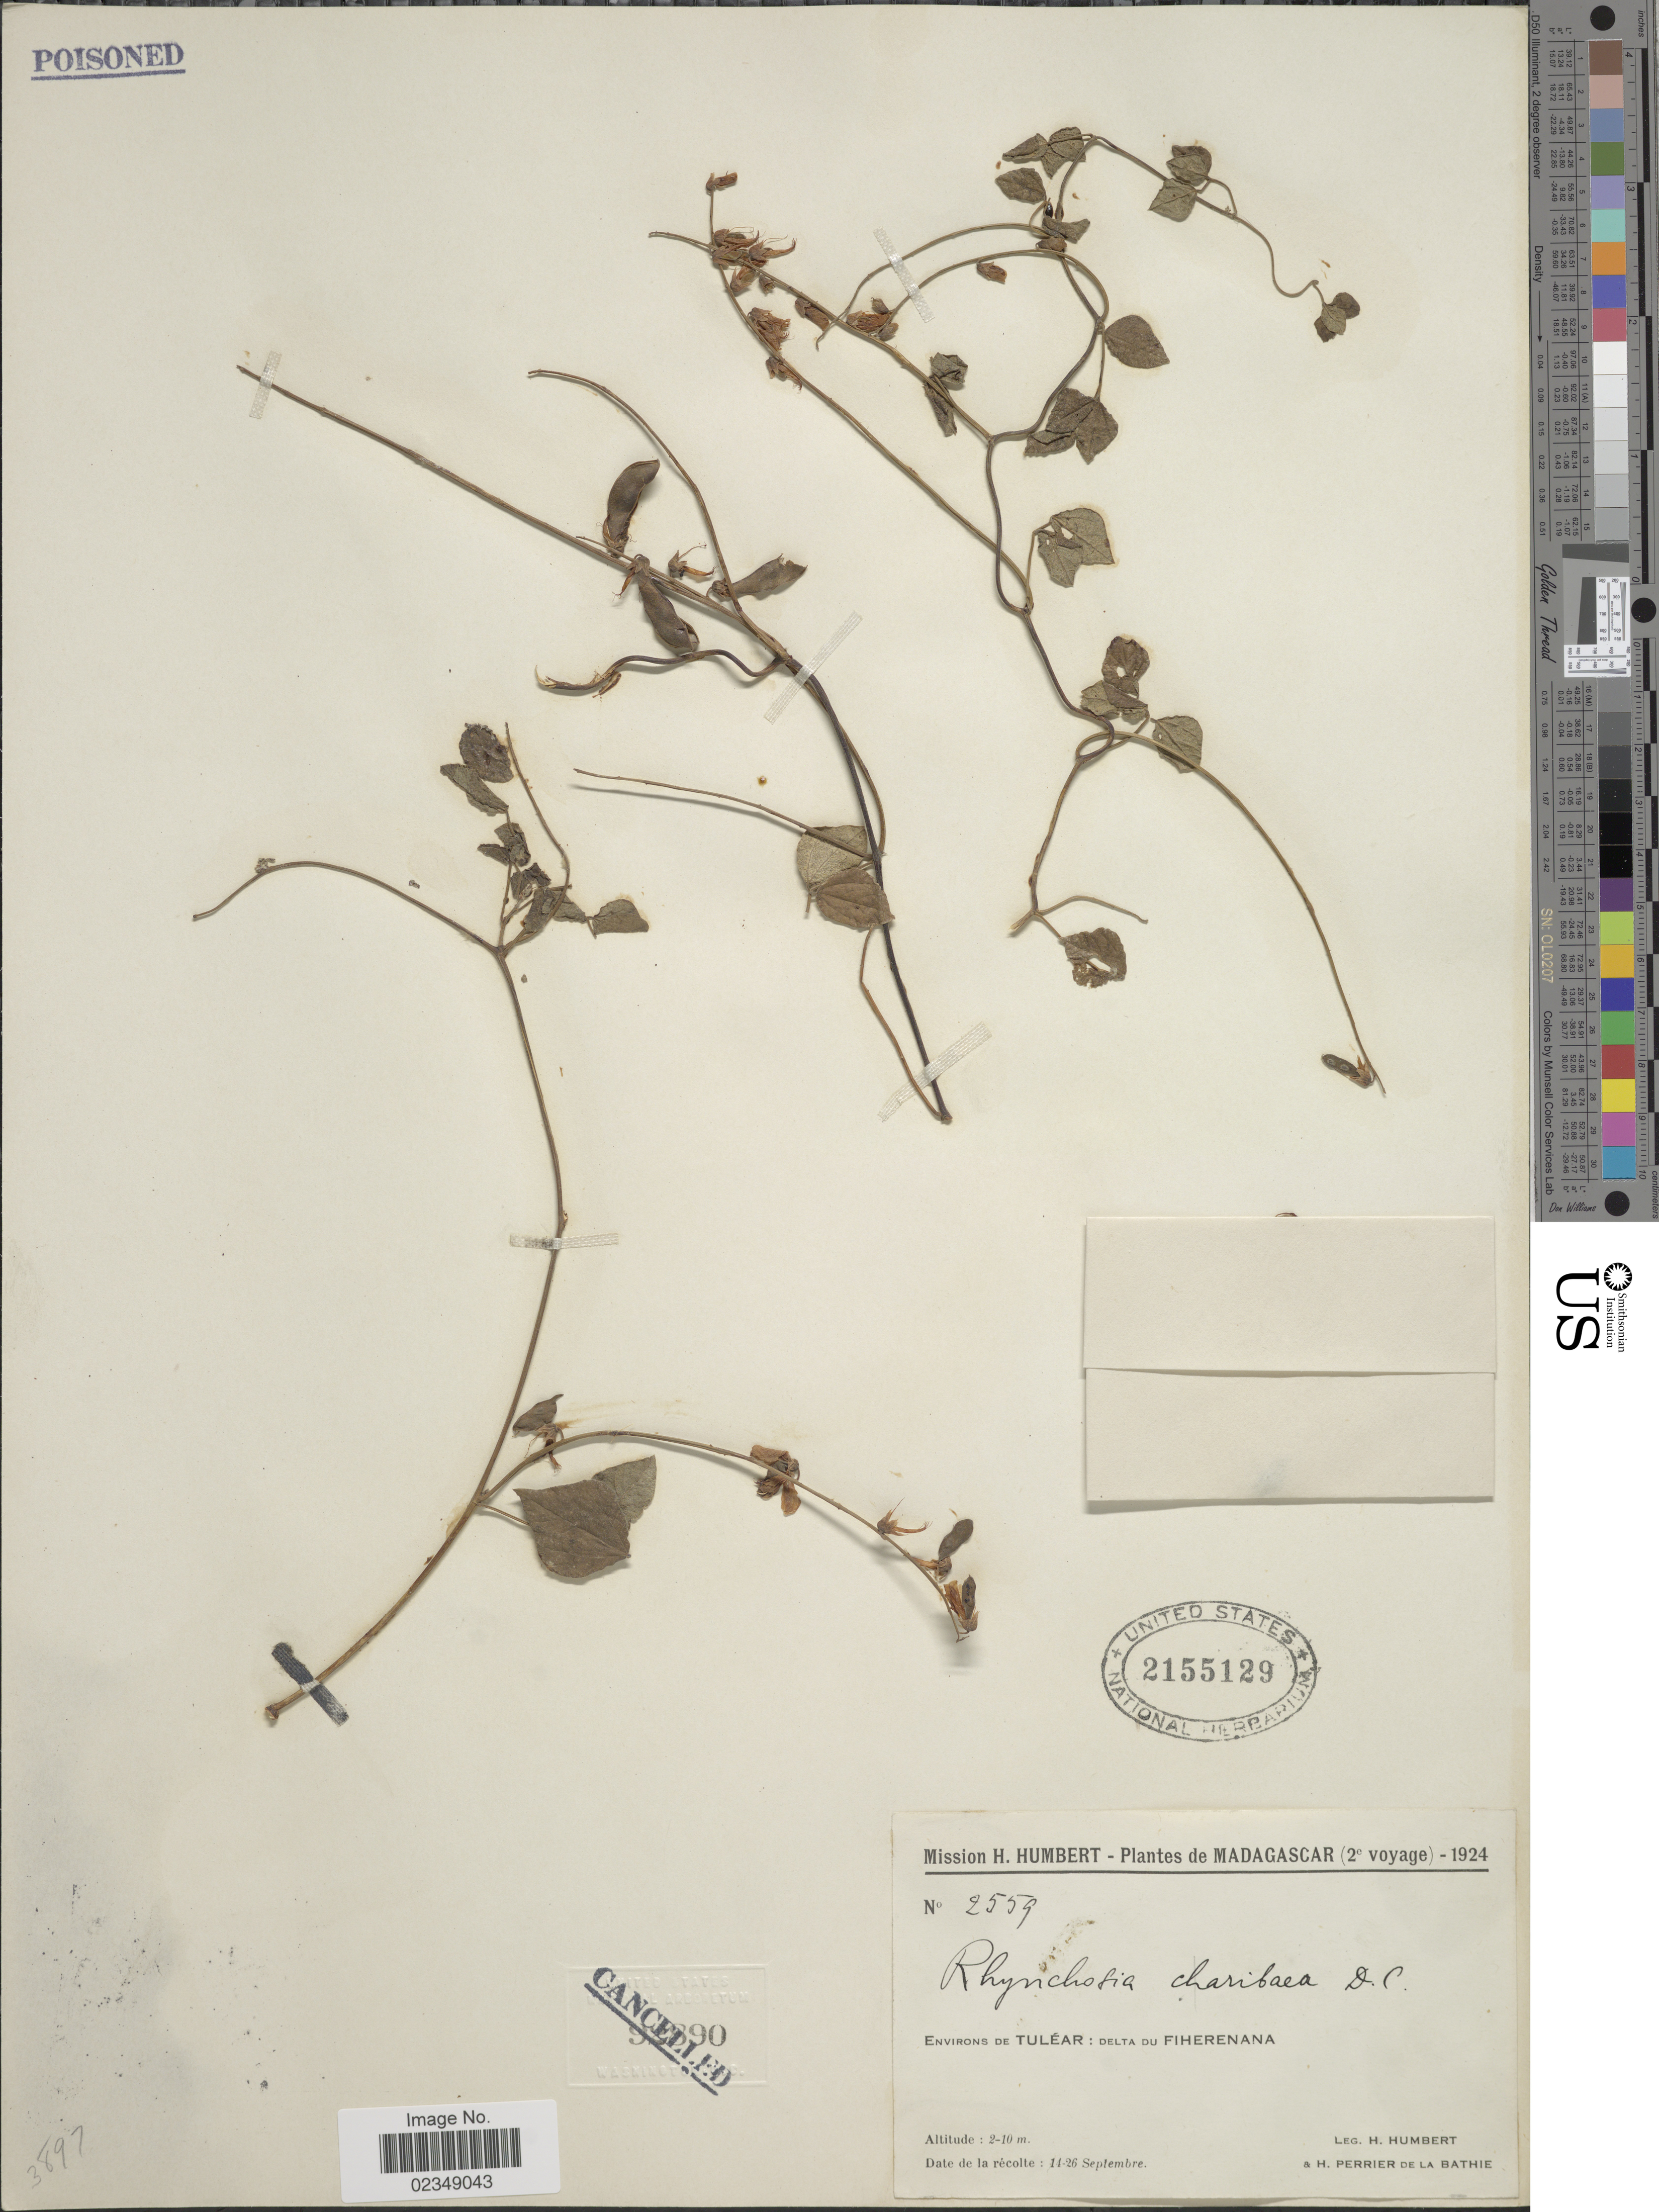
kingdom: Plantae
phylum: Tracheophyta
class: Magnoliopsida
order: Fabales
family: Fabaceae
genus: Rhynchosia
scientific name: Rhynchosia sublobata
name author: (Schumach.) Meikle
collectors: H. Humbert & H. Perrier de la Bâthie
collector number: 2559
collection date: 1924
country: Madagascar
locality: Environs de Tulear: delta du Fiherenana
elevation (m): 2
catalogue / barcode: US 2155129